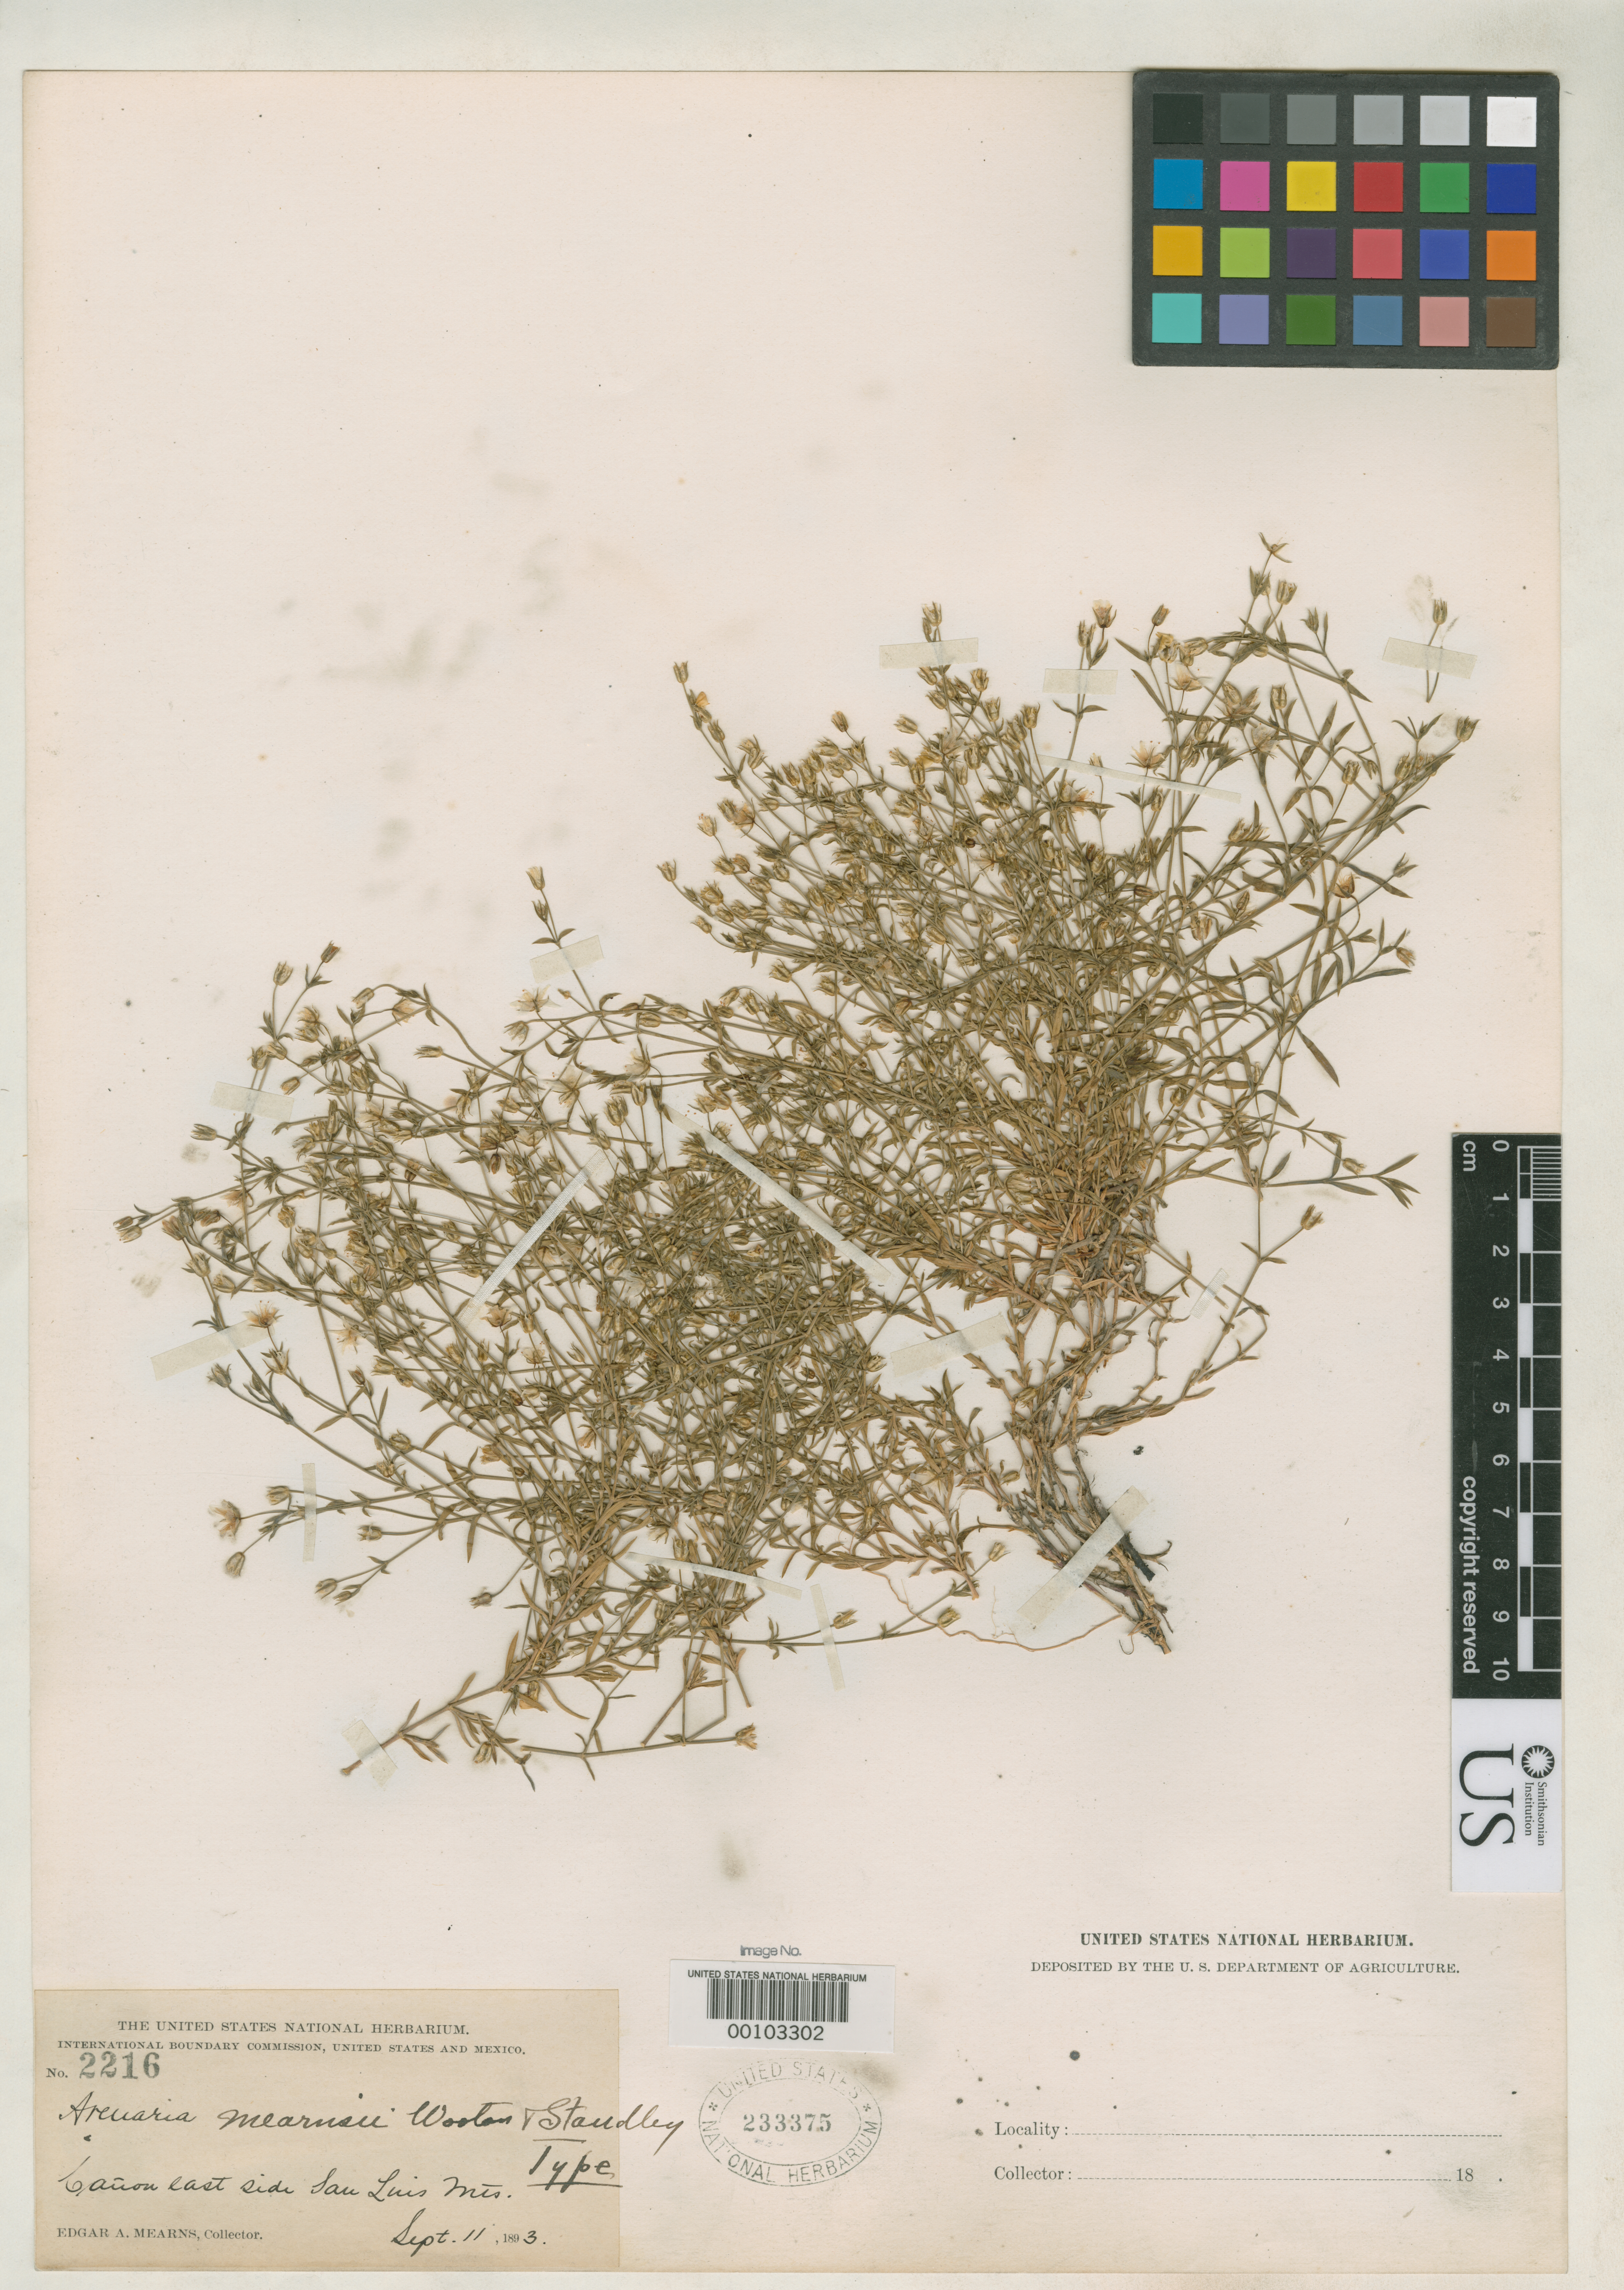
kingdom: Plantae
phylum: Tracheophyta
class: Magnoliopsida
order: Caryophyllales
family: Caryophyllaceae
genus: Arenaria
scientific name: Arenaria mearnsii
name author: Wooton & Standl.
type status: Holotype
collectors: E. A. Mearns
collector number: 2216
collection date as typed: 11 Sep 1893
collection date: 1893-09-11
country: United States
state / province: New Mexico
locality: San Luis Mountains near Mexican border.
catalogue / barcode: US 233375